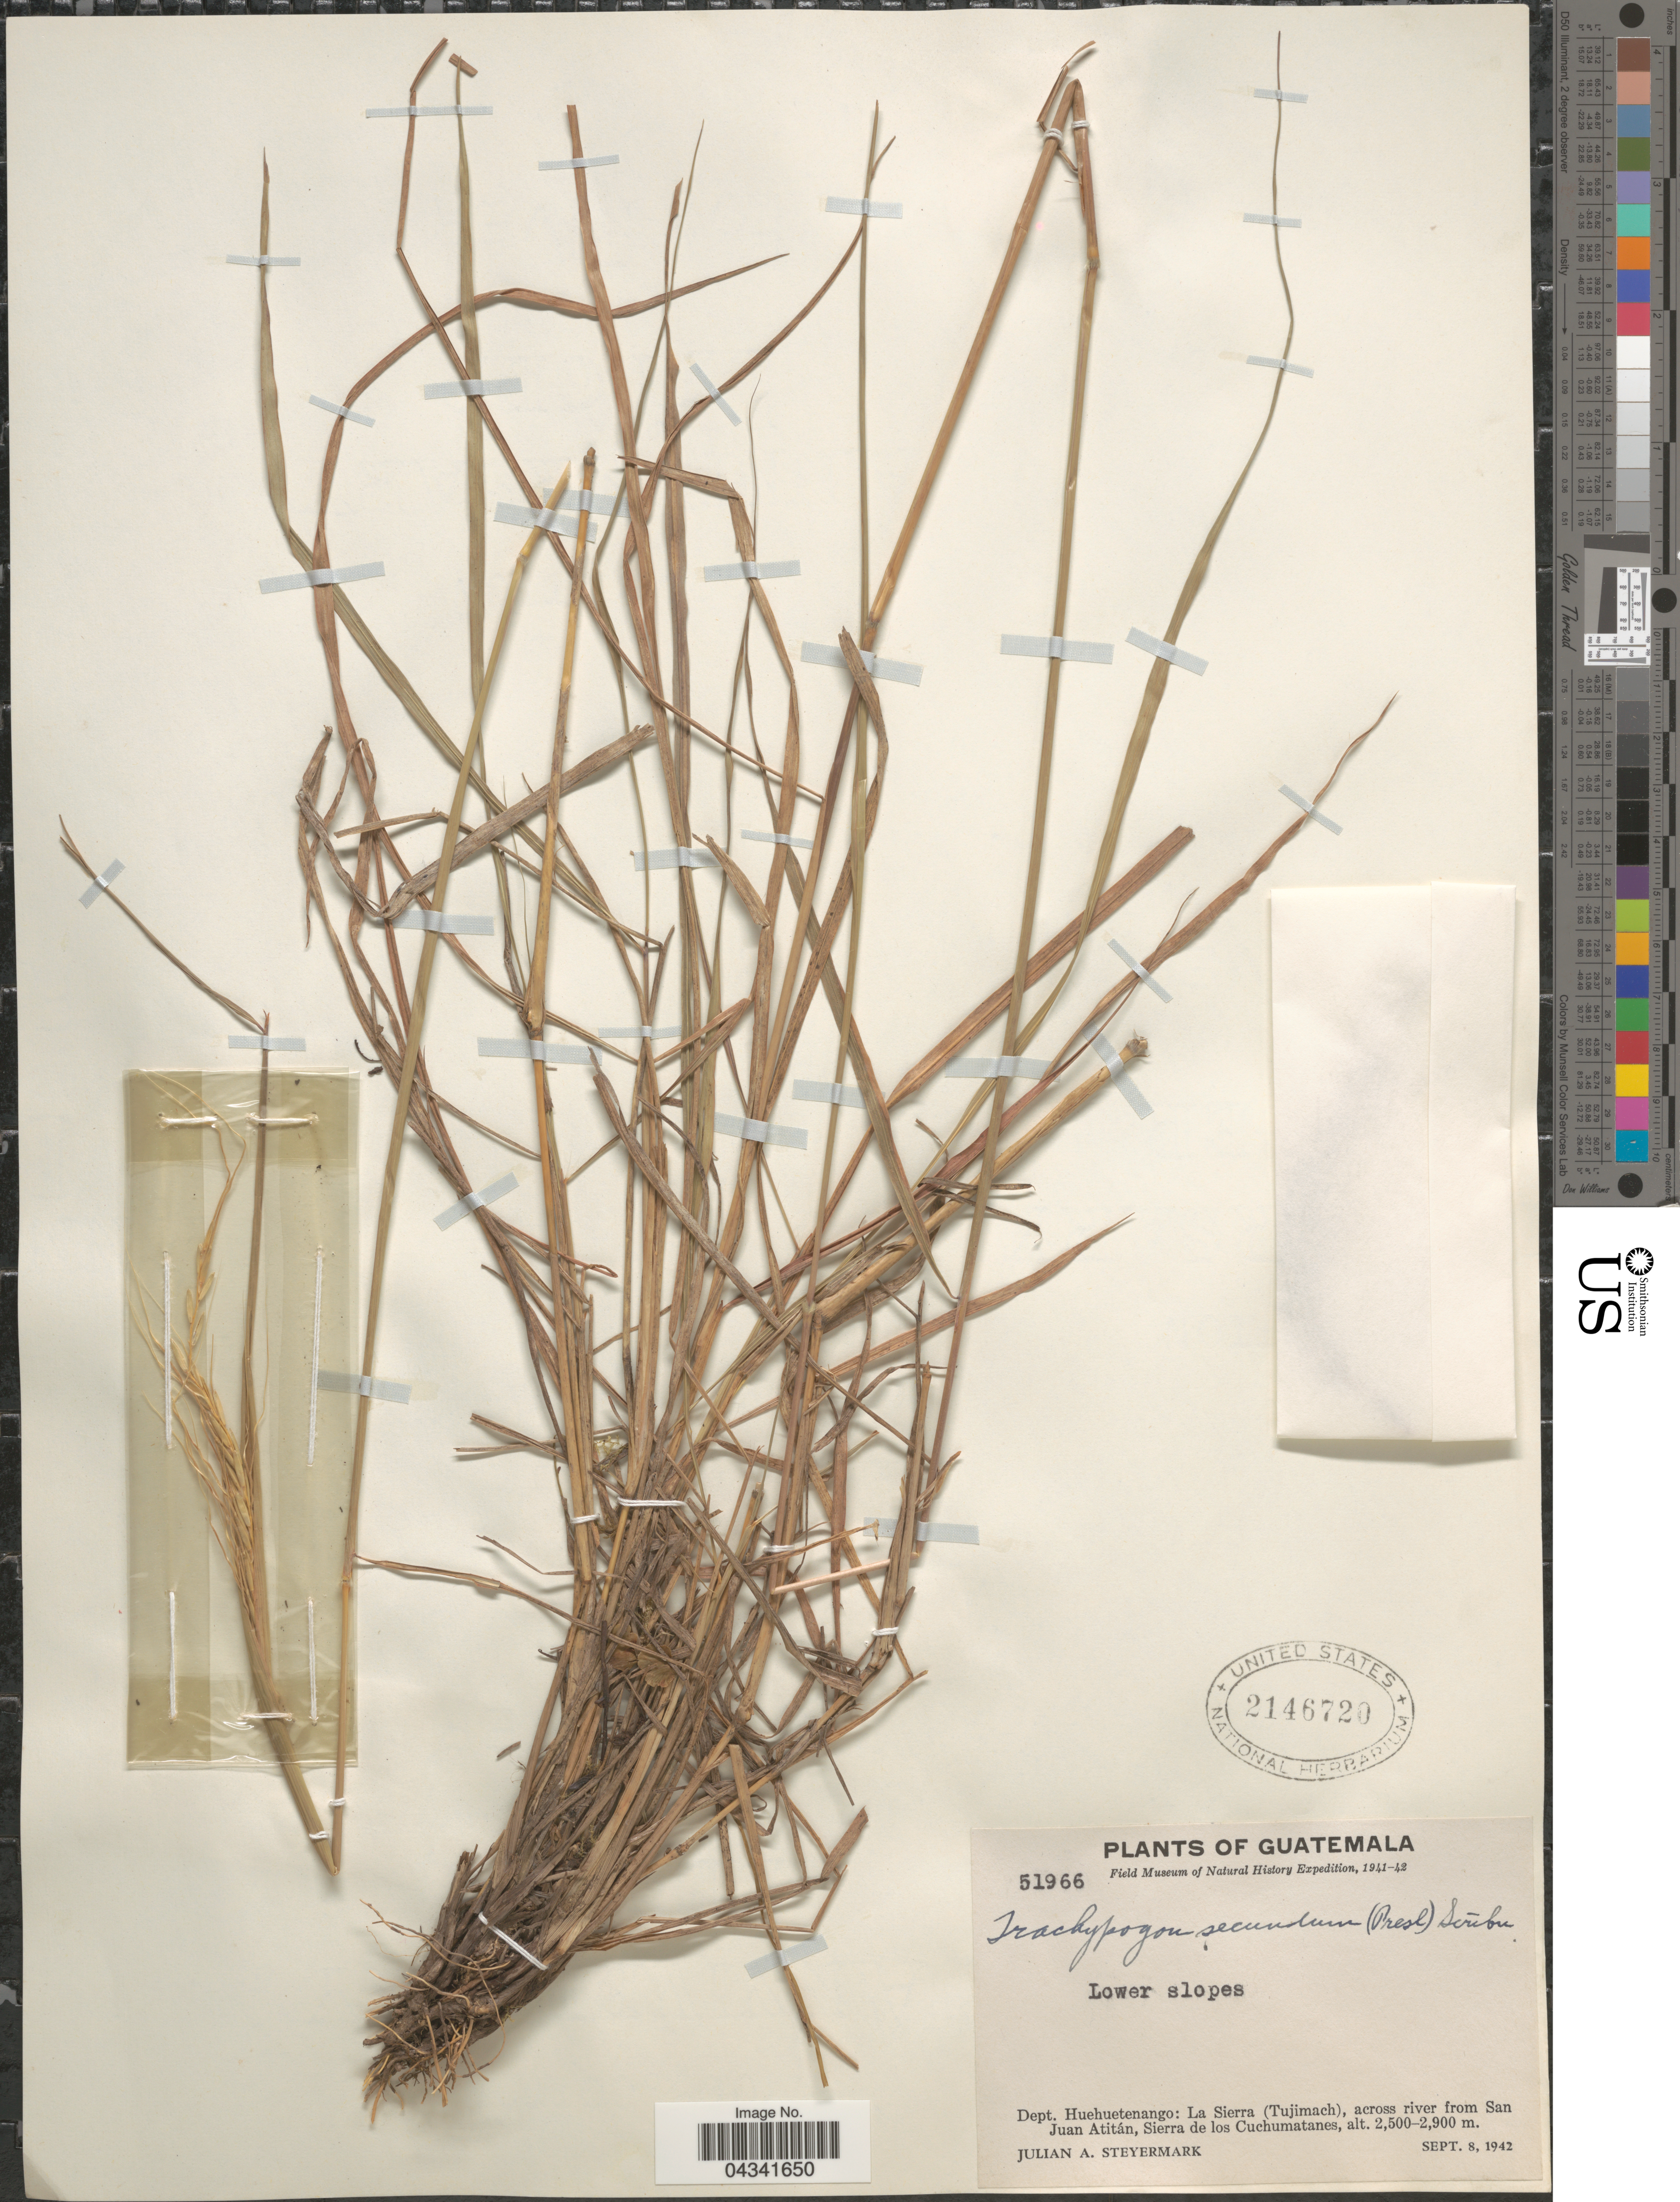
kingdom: Plantae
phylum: Tracheophyta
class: Liliopsida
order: Poales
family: Poaceae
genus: Trachypogon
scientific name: Trachypogon spicatus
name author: (L. f.) Kuntze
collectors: J. Steyermark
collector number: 51966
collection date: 1942-09-08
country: Guatemala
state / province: Huehuetenango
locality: Field Museum of Natural History Expedition, 1941-42. Dept. Huehuetenango: La Sierra (Tujimach), across river from San Juan Atitán, Sierra de los Cuchumatanes.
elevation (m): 2500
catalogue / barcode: US 2146720